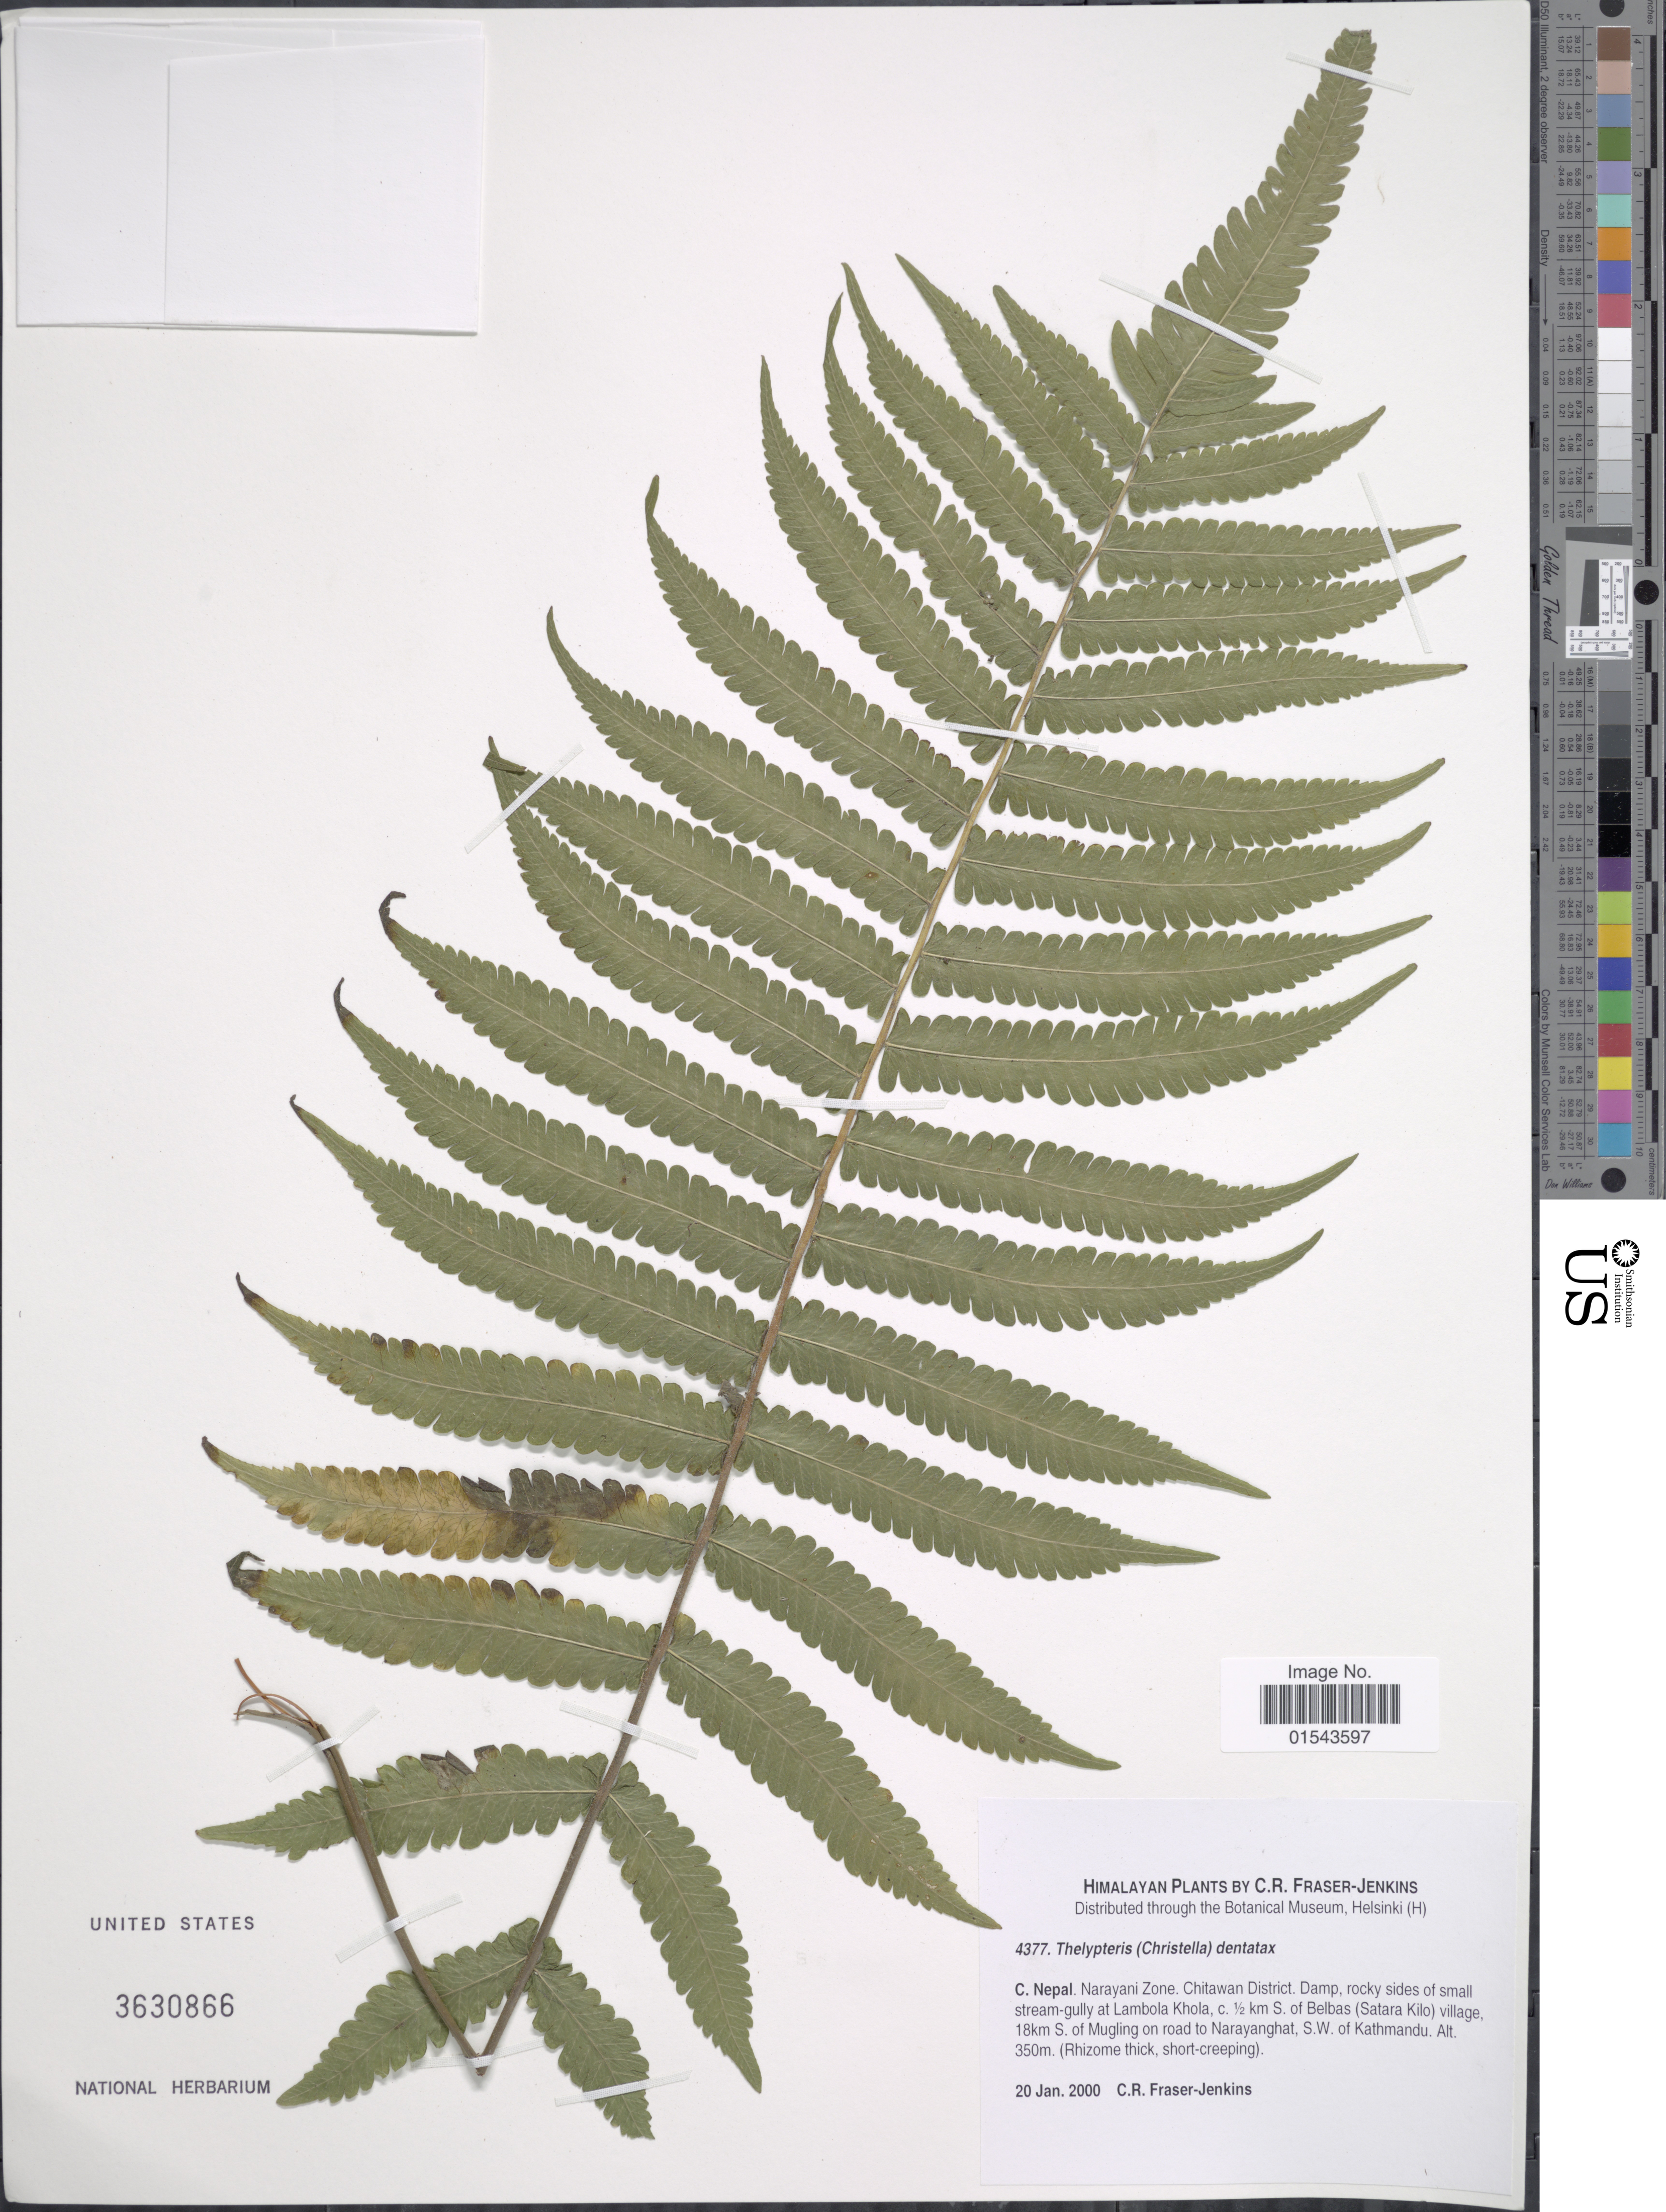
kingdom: Plantae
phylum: Tracheophyta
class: Polypodiopsida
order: Polypodiales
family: Thelypteridaceae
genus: Christella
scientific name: Christella dentata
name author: (Forssk.) Brownsey & Jermy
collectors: C. R. Fraser-Jenkins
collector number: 4377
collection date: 2000-01-20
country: Nepal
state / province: Narayani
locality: Himalaya, C. Nepal. Narayani Zone. Chitawan District, Samp, rocky sides of small stream-gully at Lambola Khola. 0.5 S. of Bellas (Satra Kilo) village. 18 km S. of Mugling on road to Narayanghat, S. W. of Kathmandu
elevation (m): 350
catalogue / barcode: US 3630866